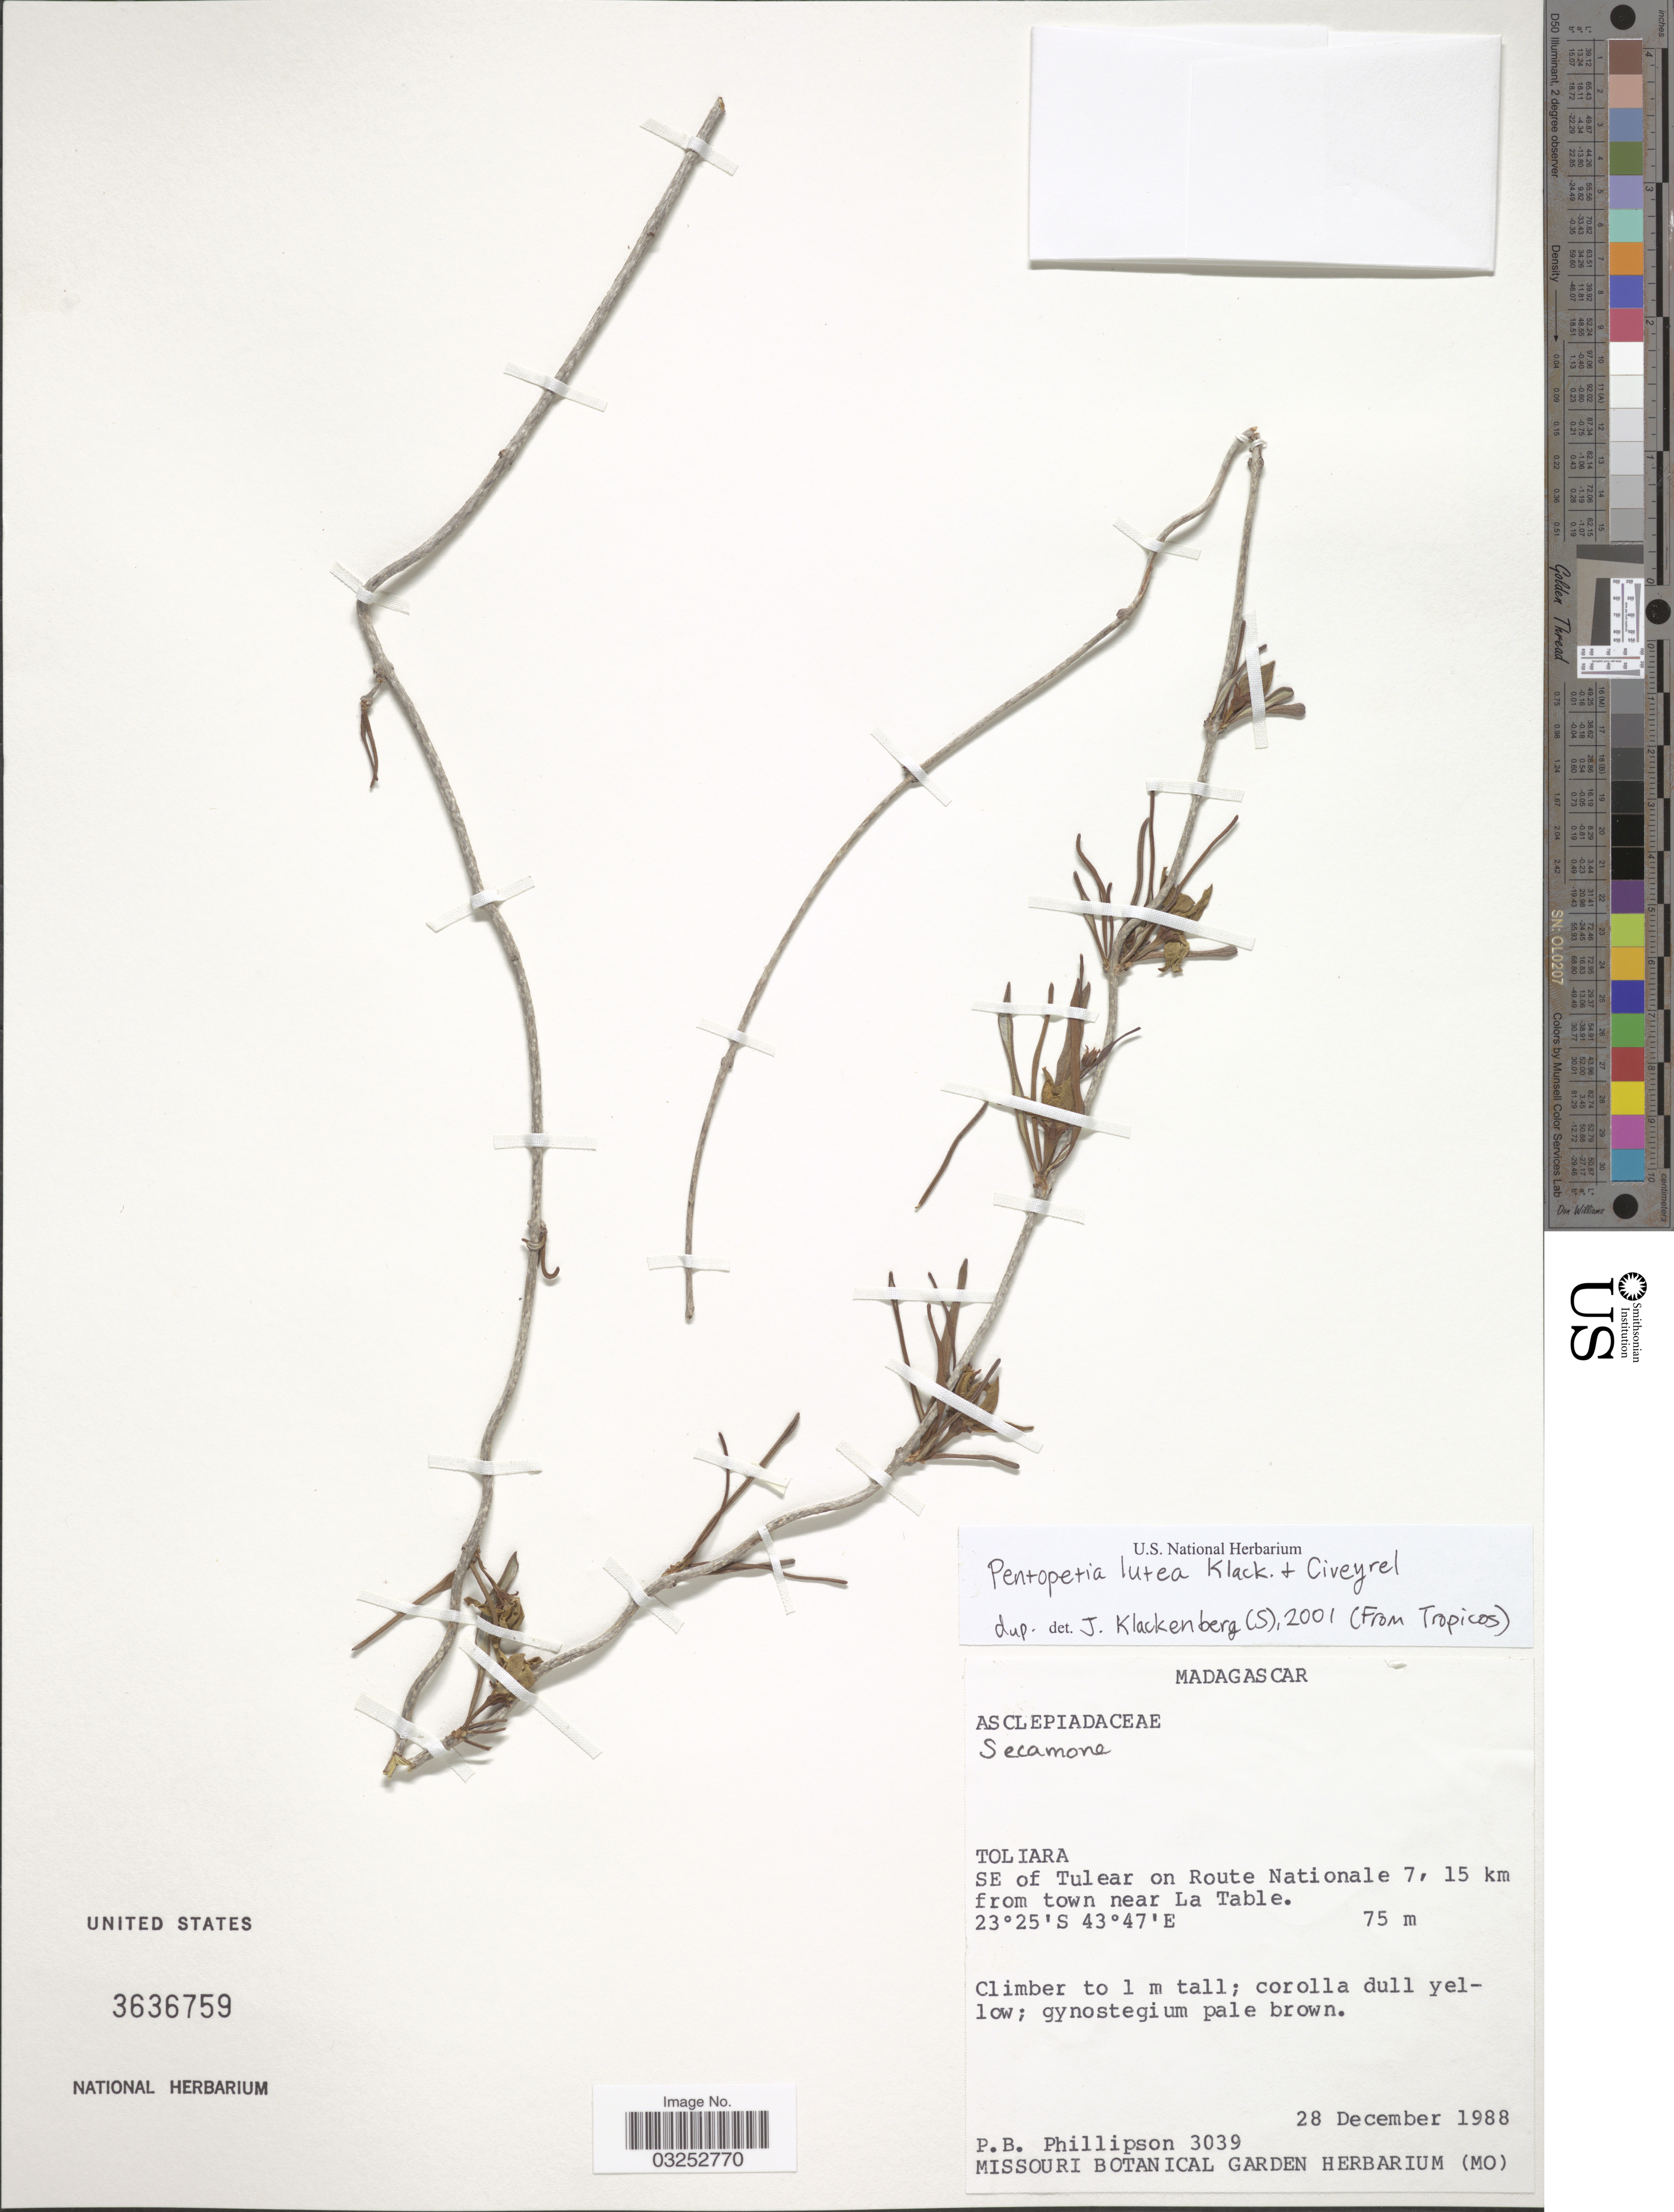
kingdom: Plantae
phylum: Tracheophyta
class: Magnoliopsida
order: Gentianales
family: Apocynaceae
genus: Pentopetia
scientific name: Pentopetia lutea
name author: Klack. & Civeyrel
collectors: P. B. Phillipson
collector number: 3039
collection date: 1988-12-28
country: Madagascar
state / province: Atsimo-Andrefana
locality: SE. of Tulear on Route Nationale 7, 15 km from town near La Table.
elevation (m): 75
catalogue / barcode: US 3636759